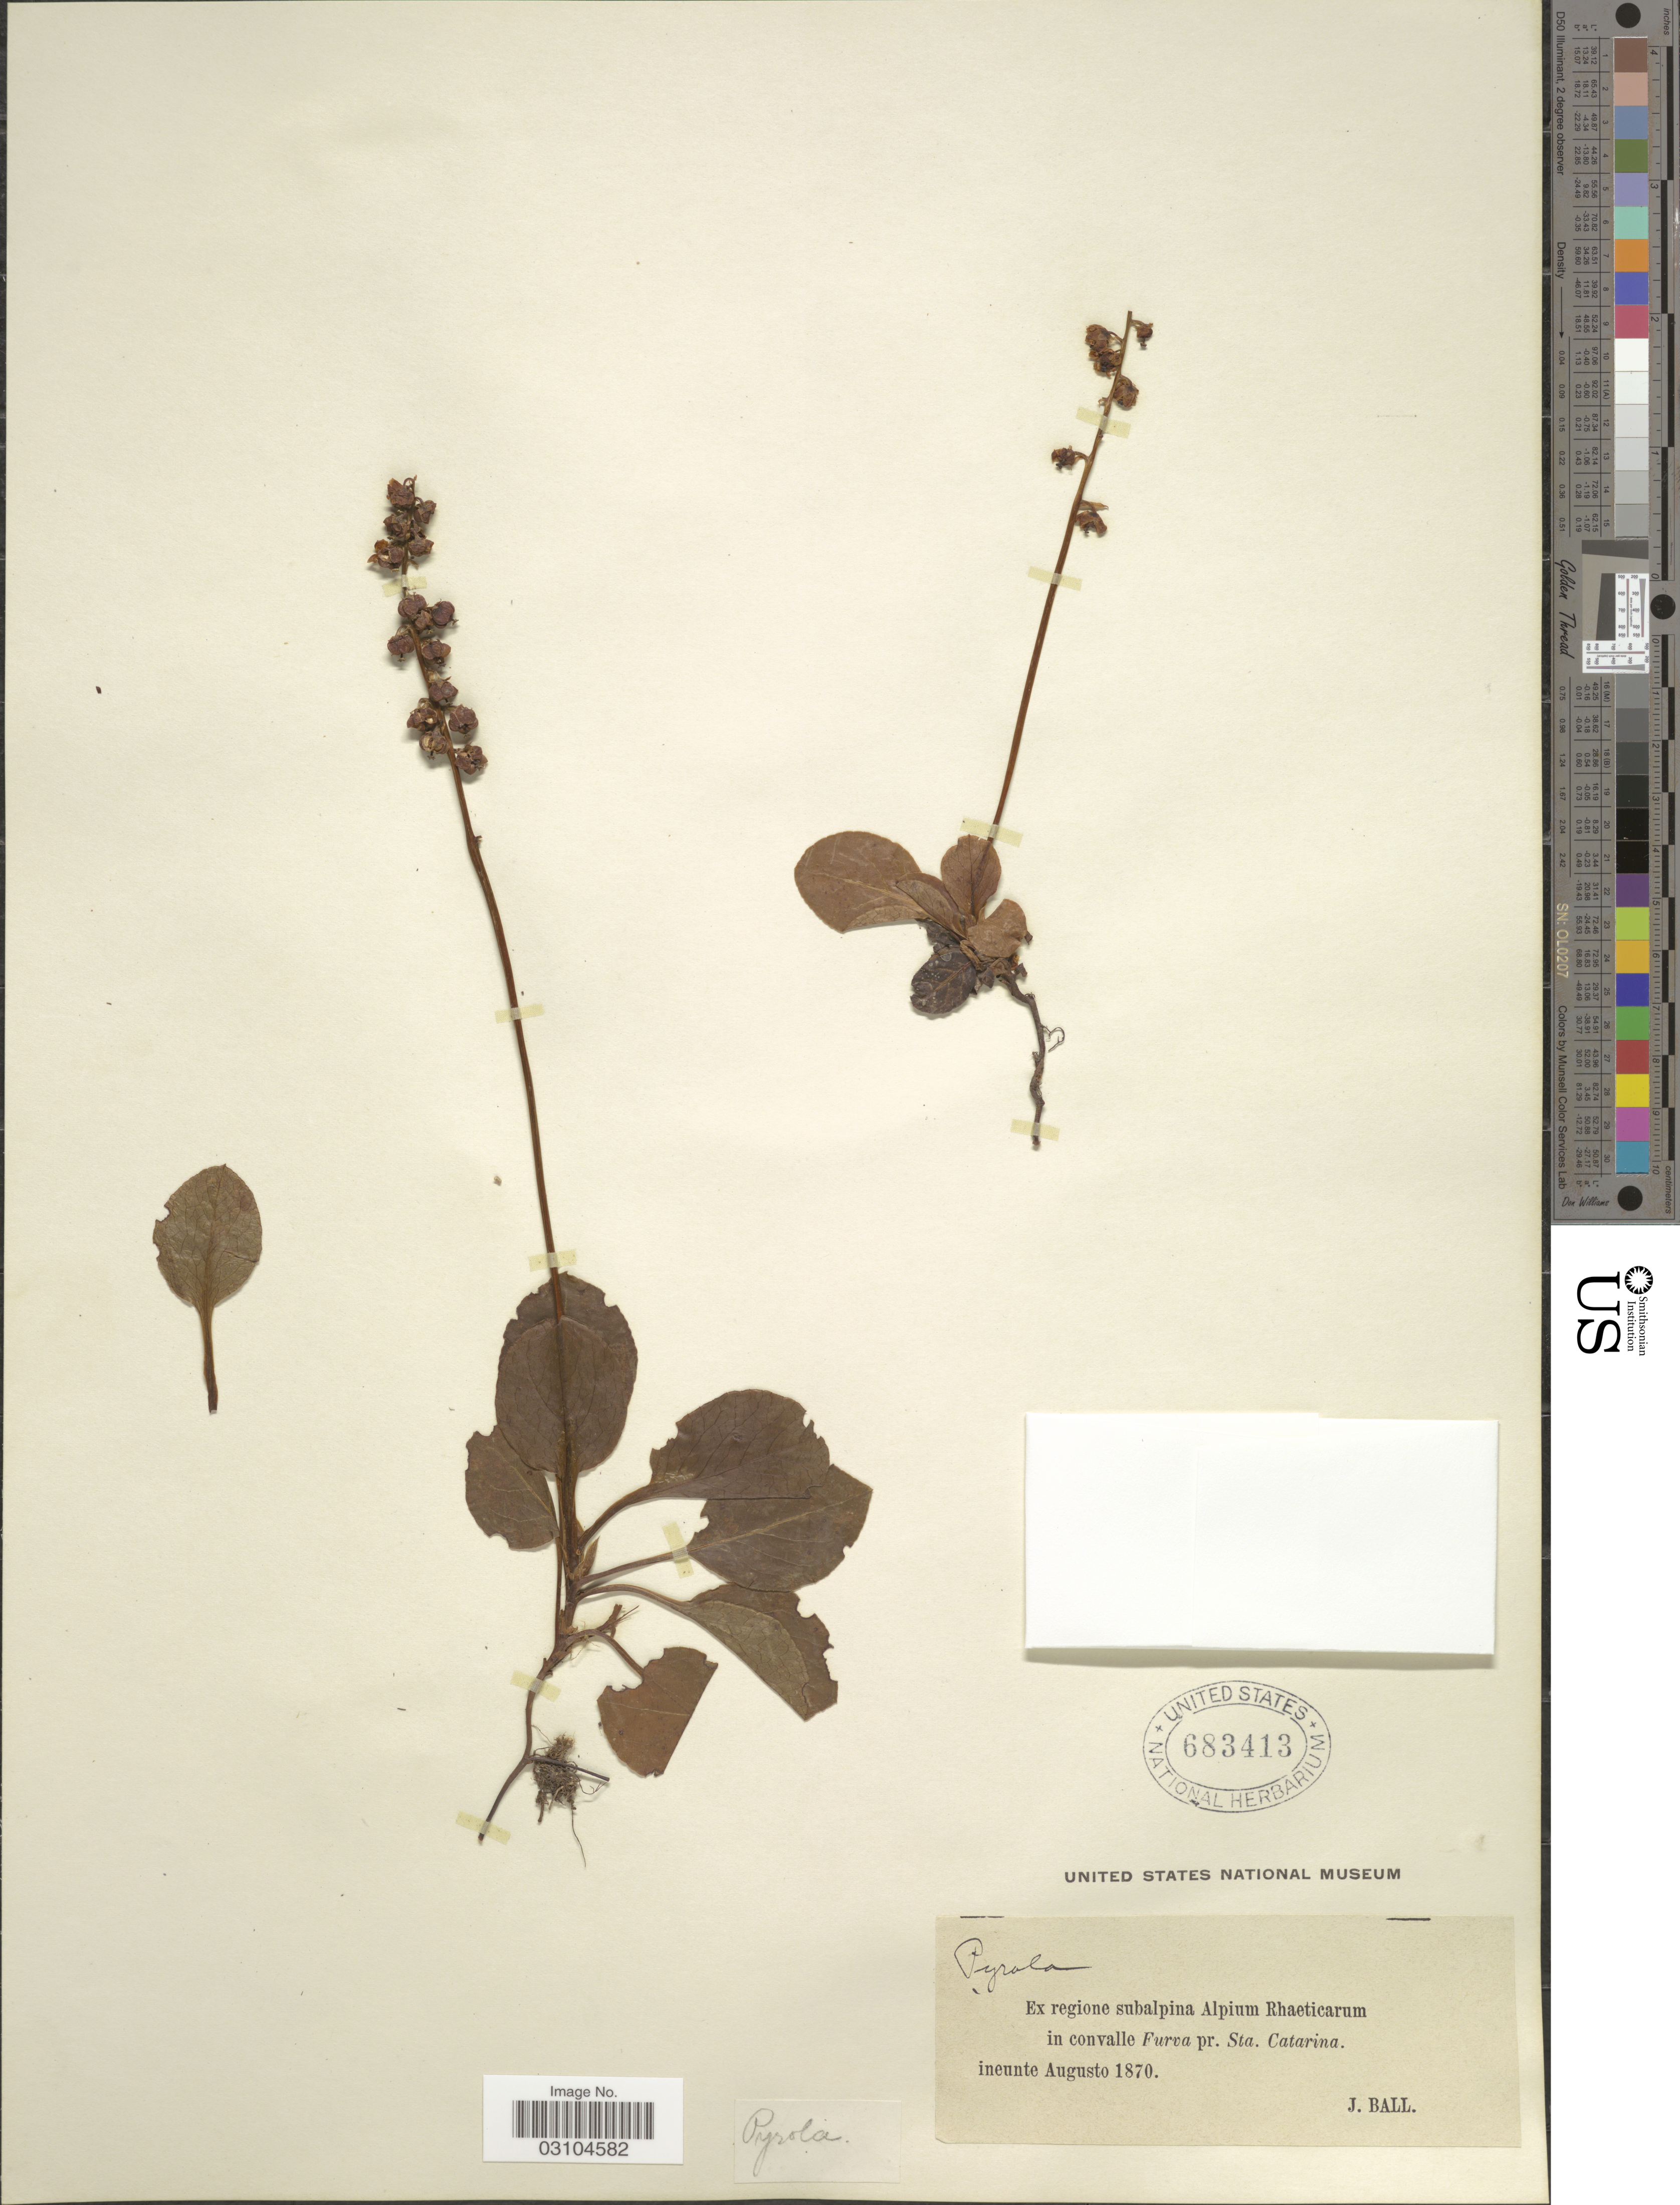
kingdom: Plantae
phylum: Tracheophyta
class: Magnoliopsida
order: Ericales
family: Ericaceae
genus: Pyrola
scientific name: Pyrola minor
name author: L.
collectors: J. Ball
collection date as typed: ineunte Augusto 1870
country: Italy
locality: Ex regione subalpina Alpium Rhaeticarum in convalle Furva pr. Sta. Catarina.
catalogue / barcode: US 683413